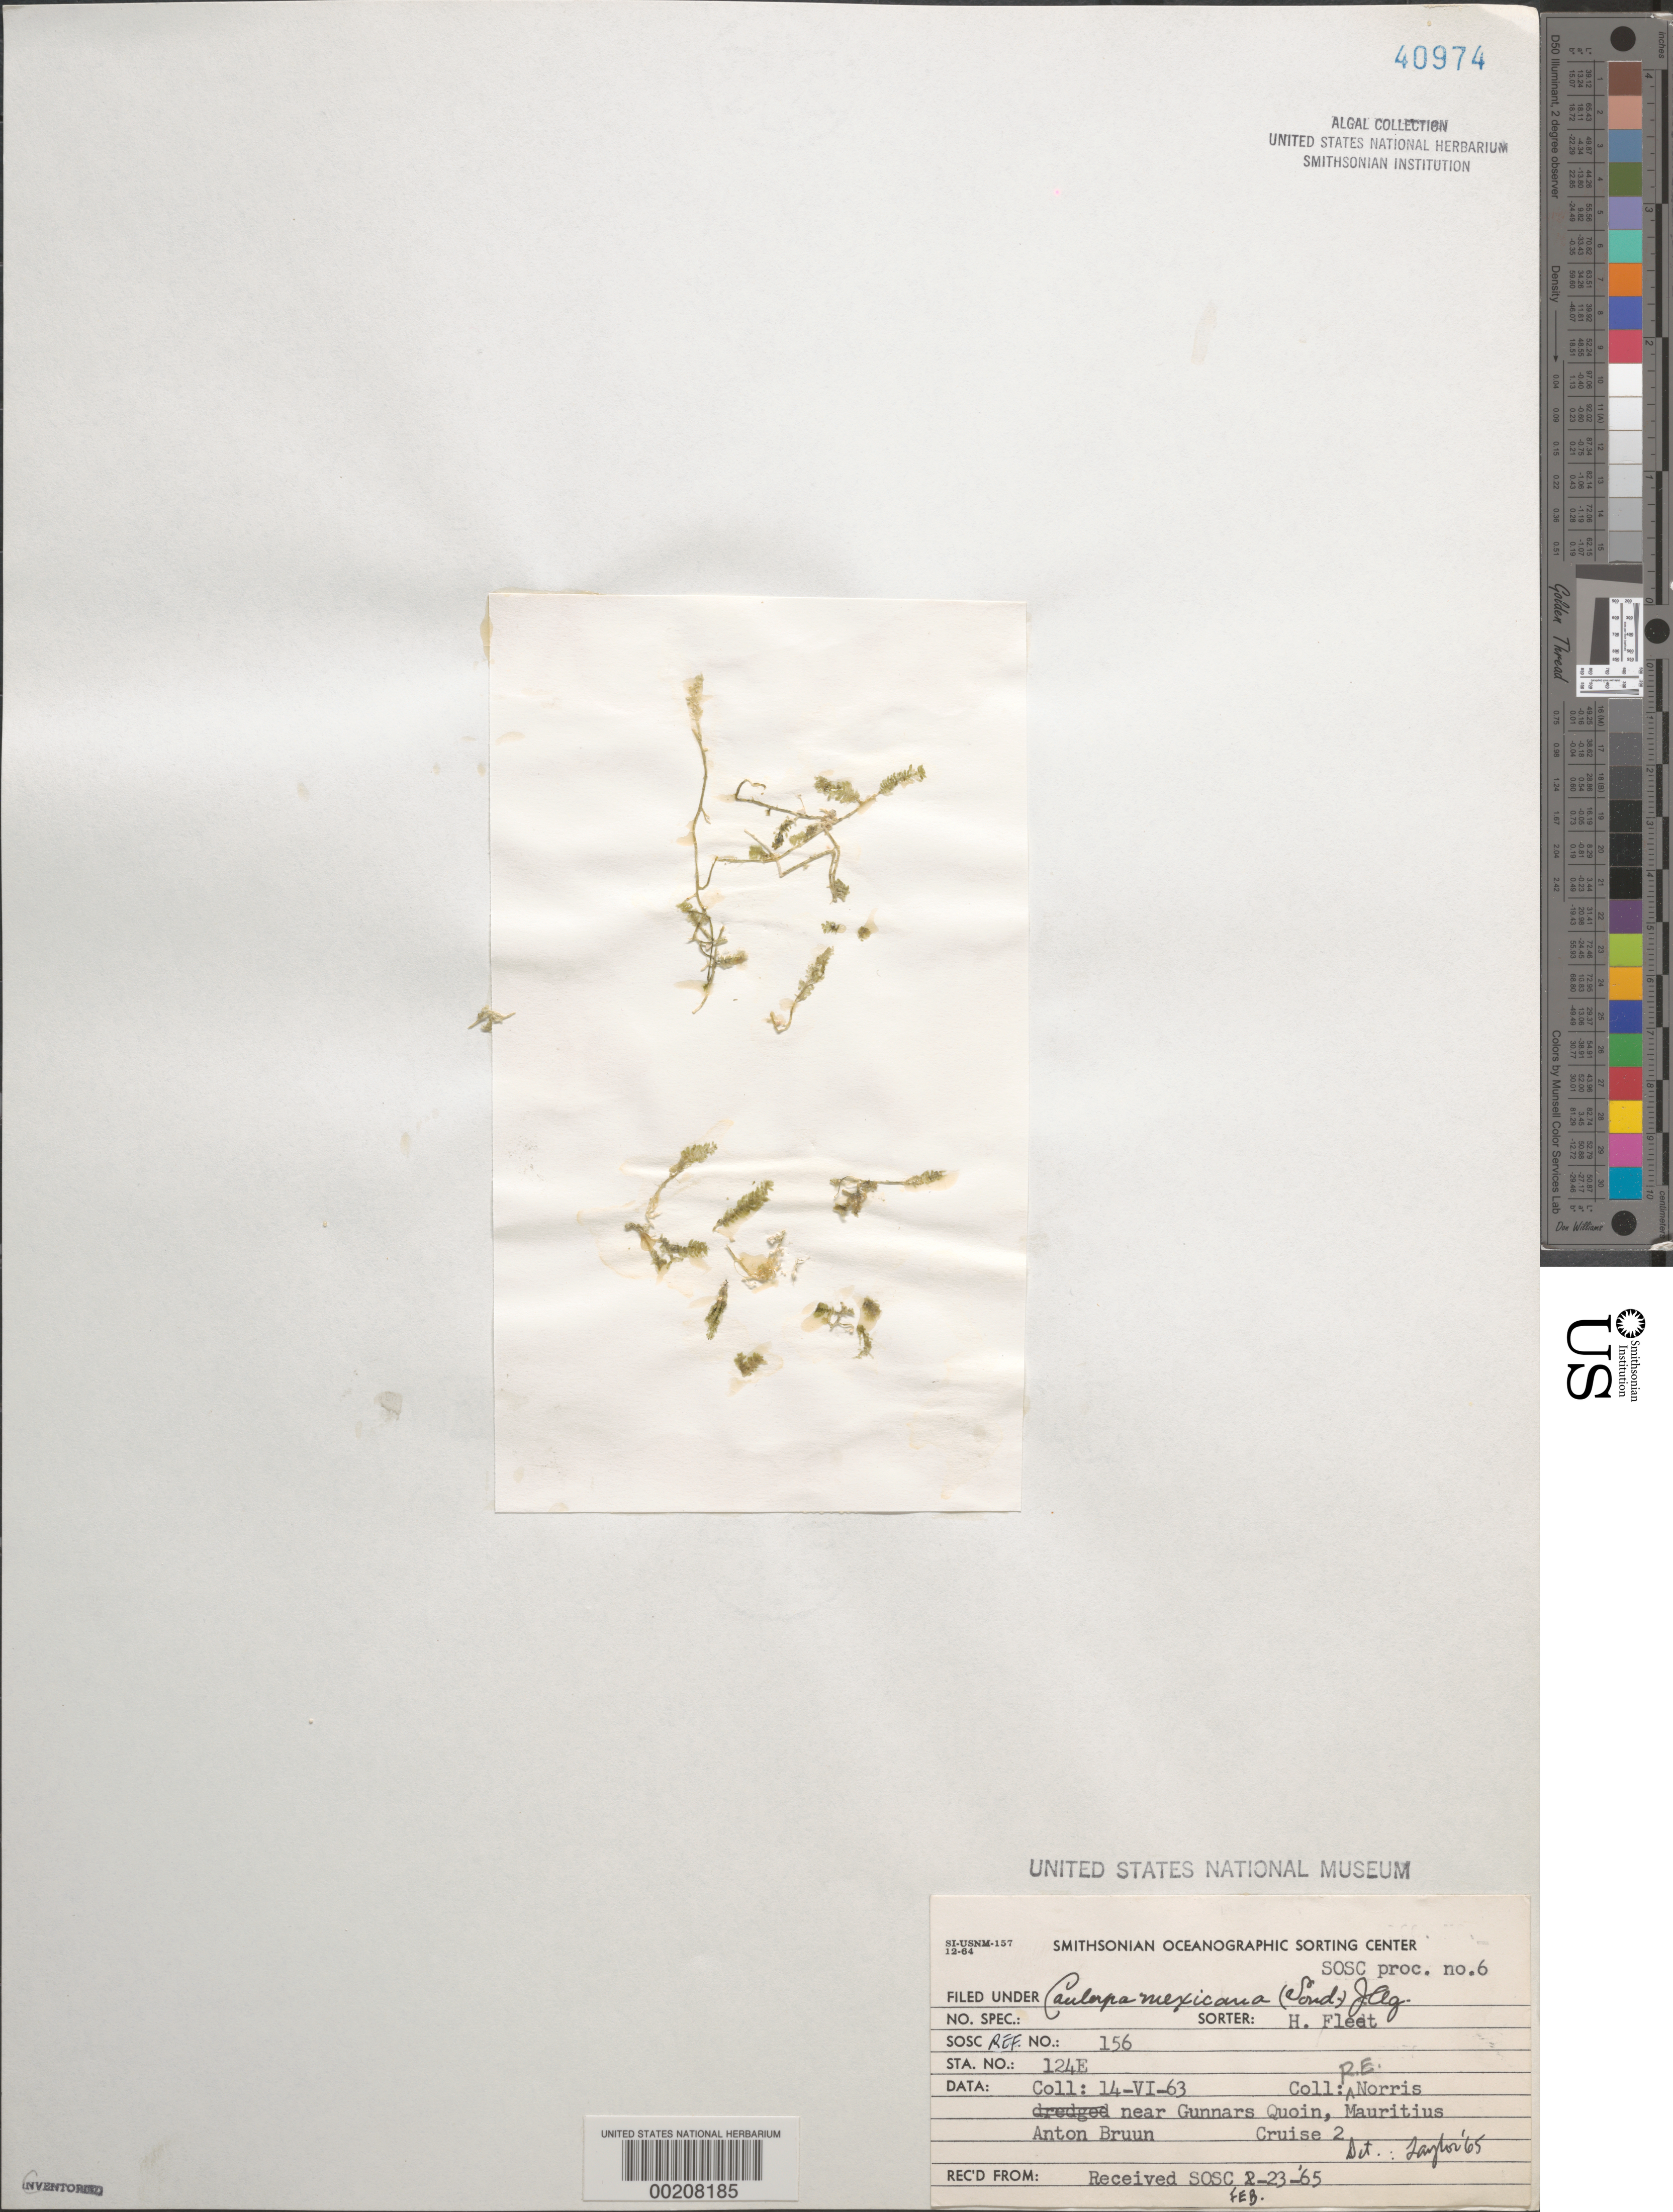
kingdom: Plantae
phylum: Chlorophyta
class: Ulvophyceae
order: Bryopsidales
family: Caulerpaceae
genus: Caulerpa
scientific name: Caulerpa mexicana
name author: Sond. ex Kütz.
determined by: Taylor, William R.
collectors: R. E. Norris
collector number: Station 124e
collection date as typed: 14 Jun 1963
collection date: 1963-06-14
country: Mauritius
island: Mauritius Island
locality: Near Gunnars Quoin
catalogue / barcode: US 40974